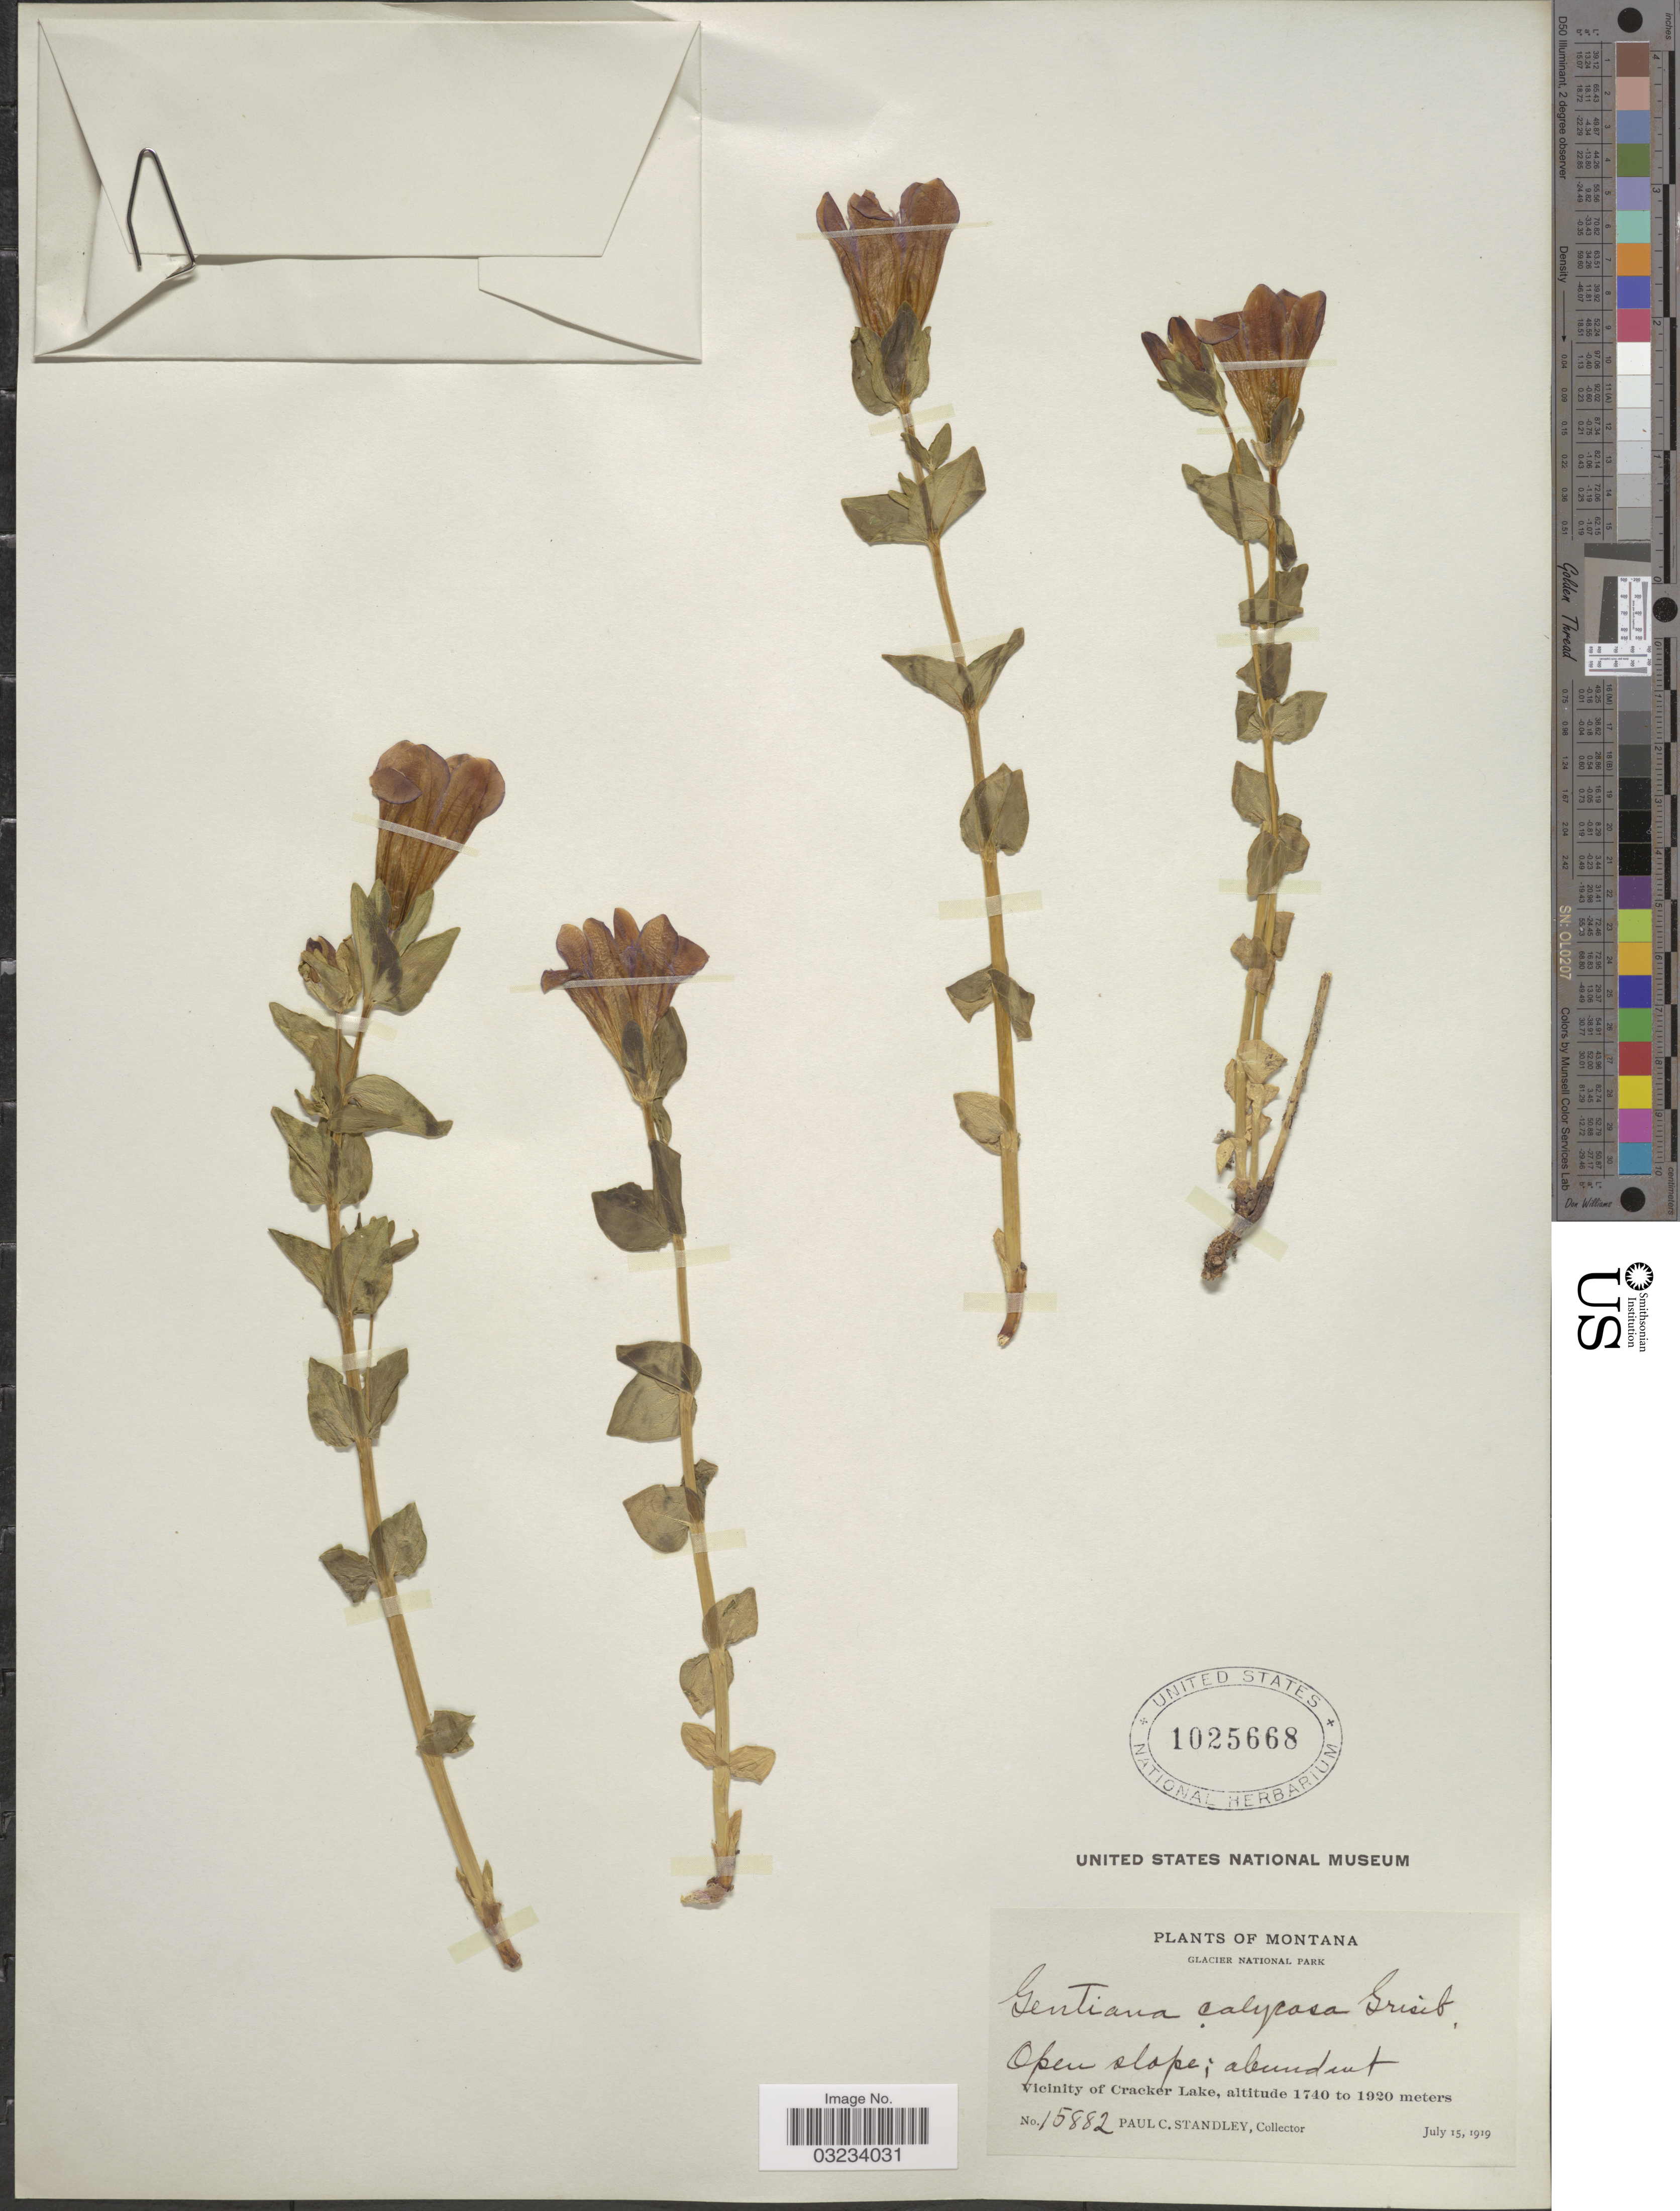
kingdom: Plantae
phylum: Tracheophyta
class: Magnoliopsida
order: Gentianales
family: Gentianaceae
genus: Gentiana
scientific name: Gentiana calycosa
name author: Griseb.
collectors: P. C. Standley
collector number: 15882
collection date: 1919-07-15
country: United States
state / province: Montana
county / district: Glacier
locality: Glacier National Park, Vicinity of Cracker Lake.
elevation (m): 1740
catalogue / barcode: US 1025668